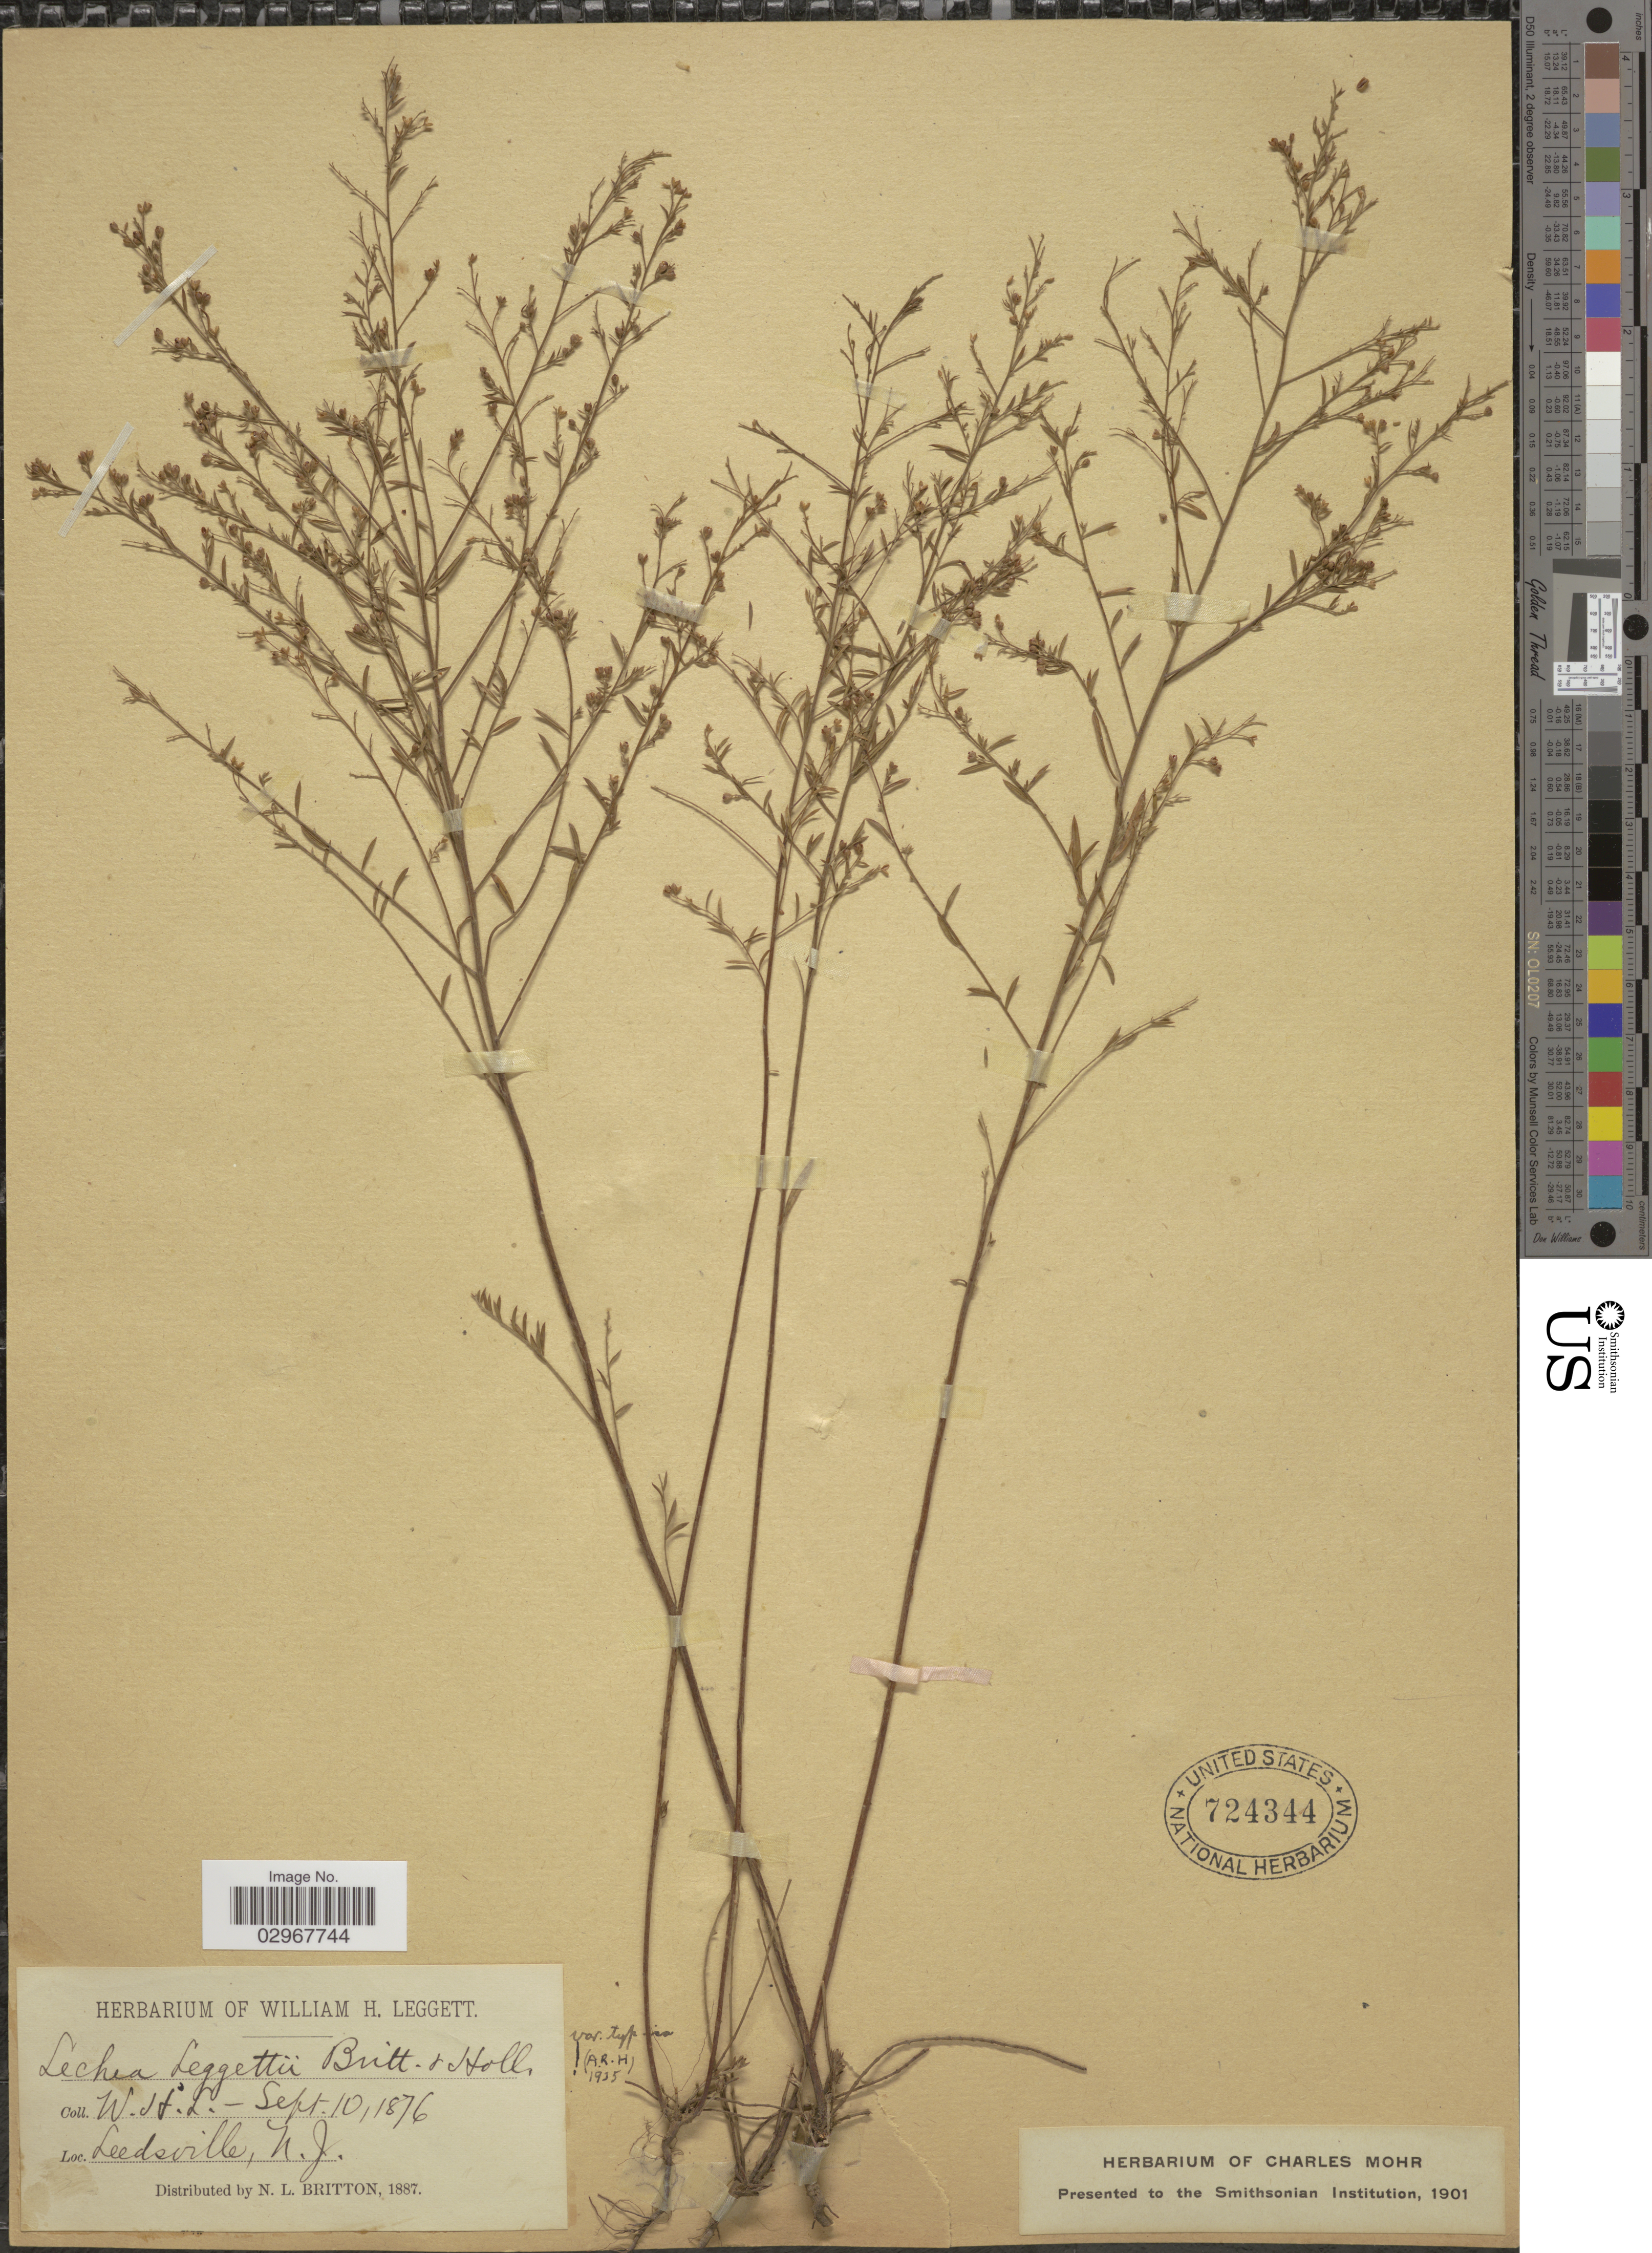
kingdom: Plantae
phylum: Tracheophyta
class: Magnoliopsida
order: Malvales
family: Cistaceae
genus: Lechea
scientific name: Lechea leggettii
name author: Britton & Hollick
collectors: W. Leggett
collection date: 1876-09-10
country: United States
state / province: New Jersey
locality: Leedsville, N.J.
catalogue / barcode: US 724344